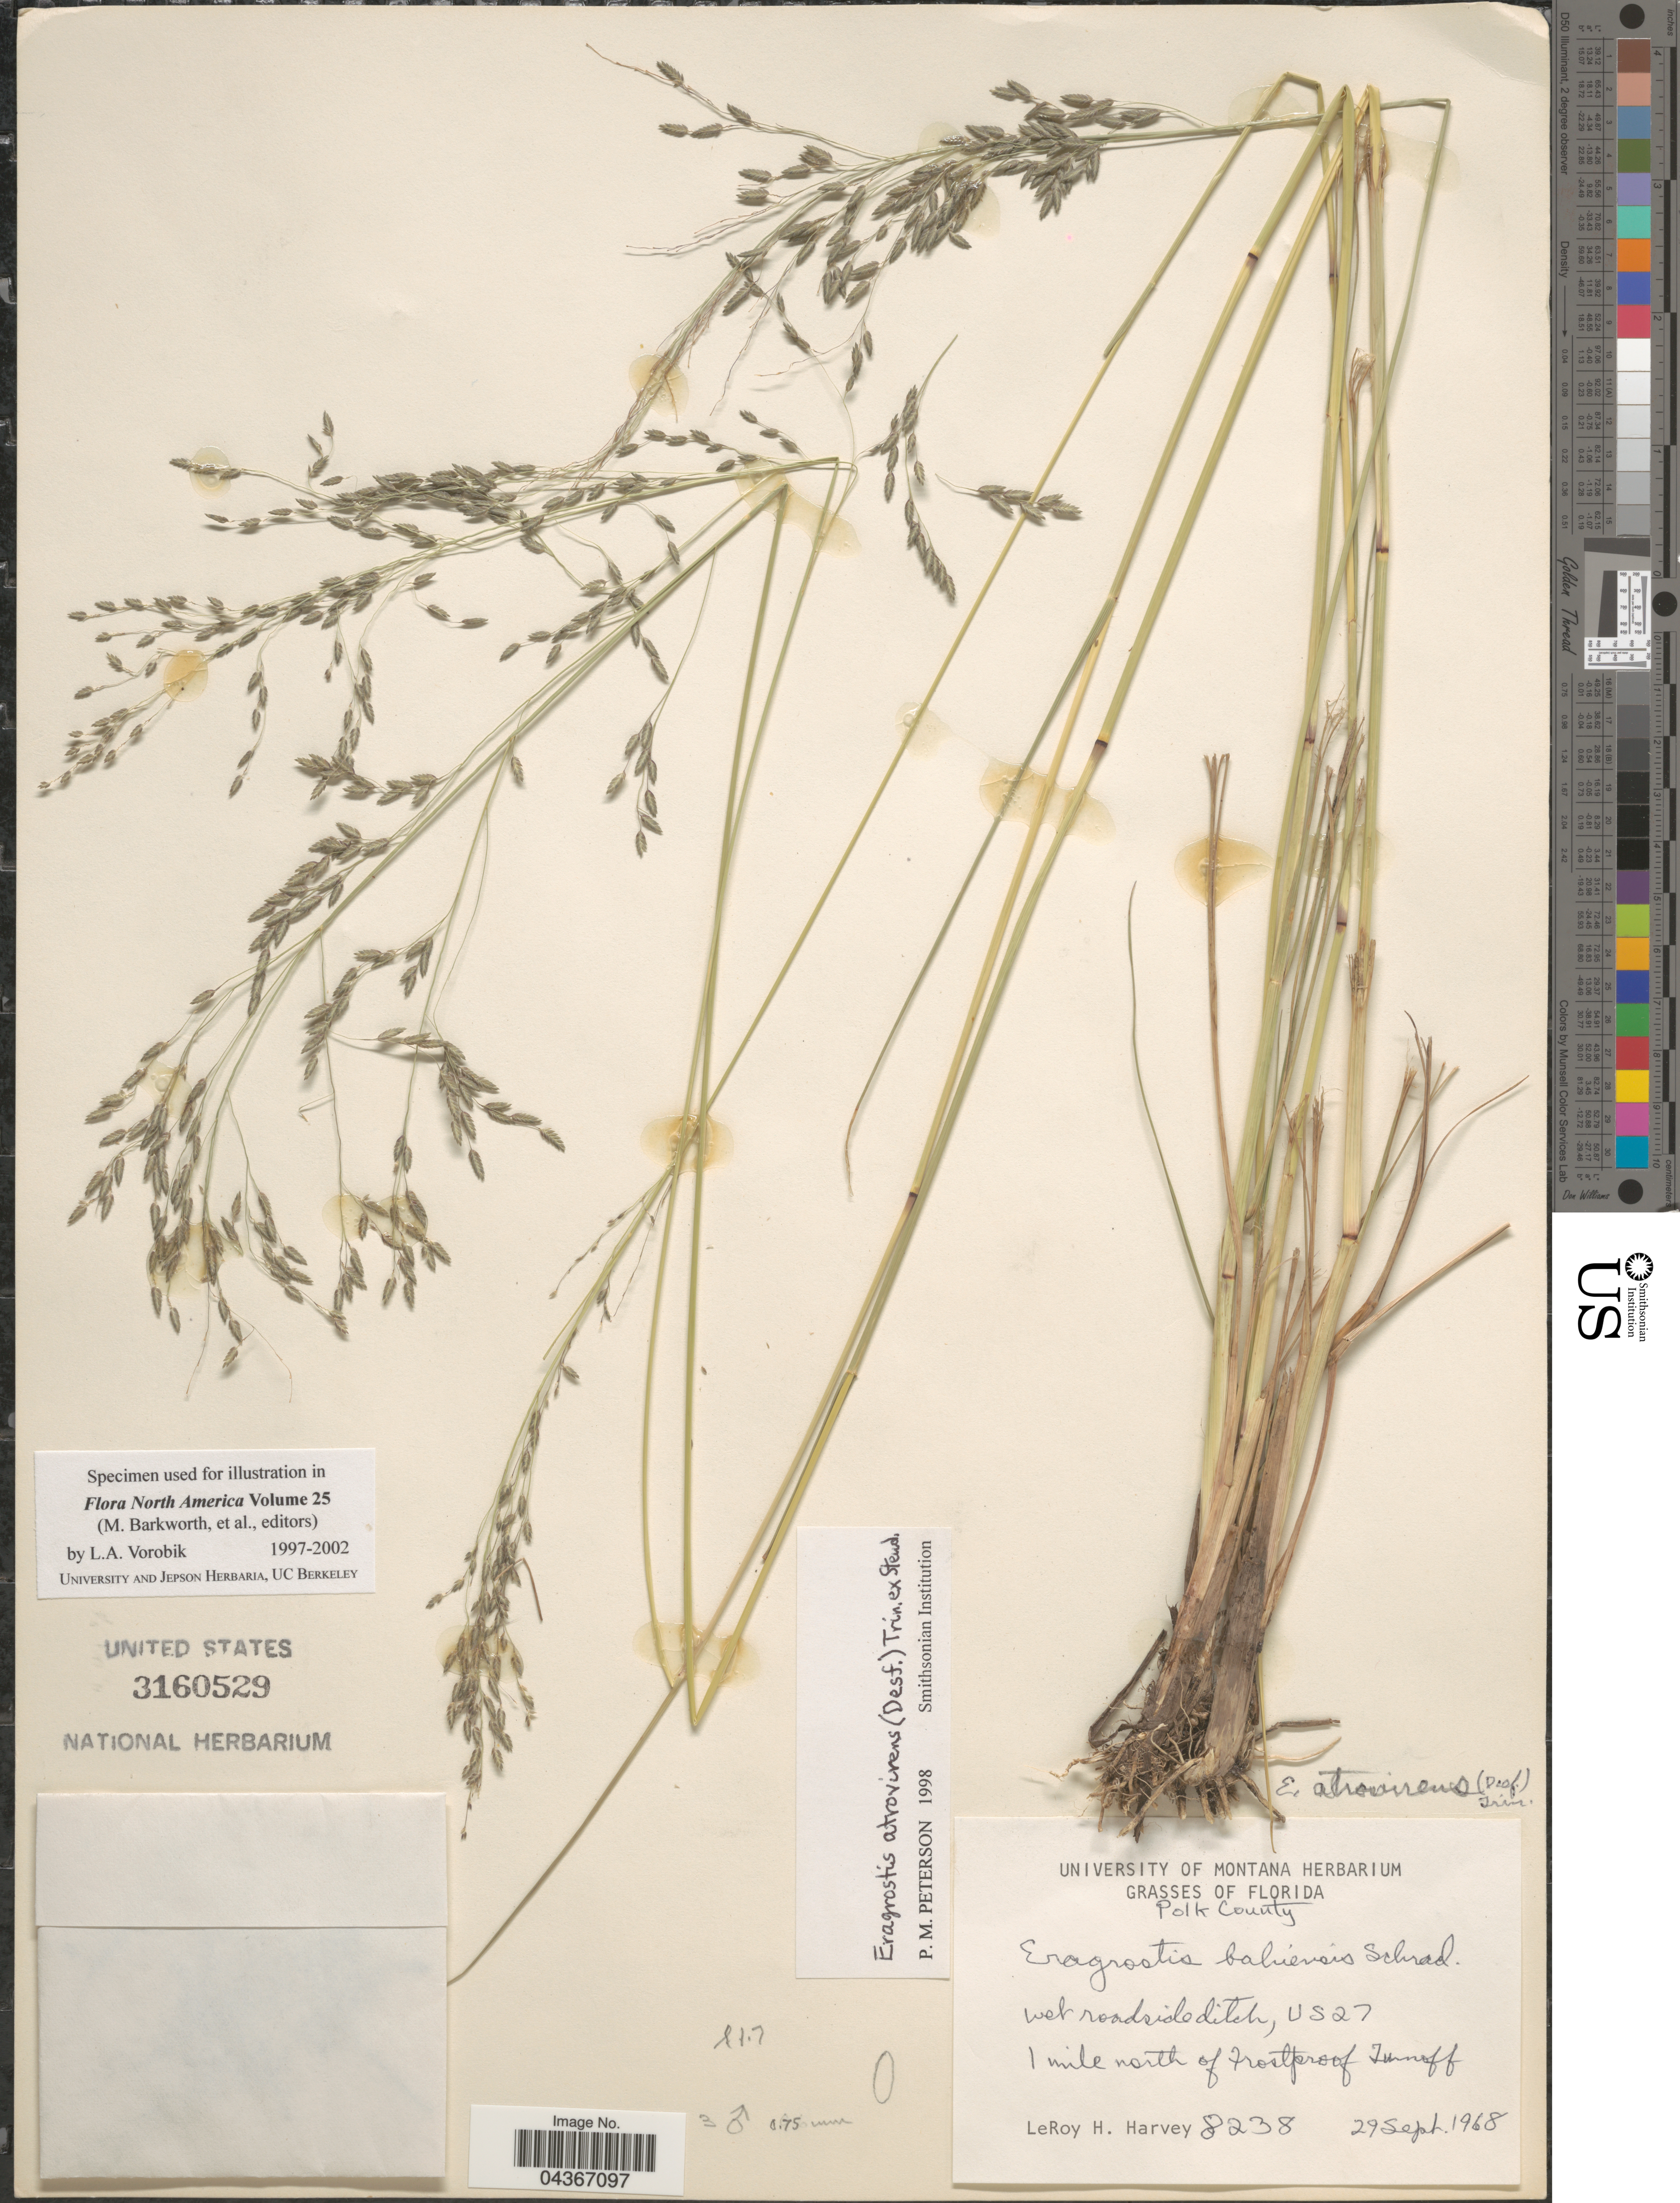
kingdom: Plantae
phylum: Tracheophyta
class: Liliopsida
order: Poales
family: Poaceae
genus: Eragrostis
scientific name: Eragrostis atrovirens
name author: Lange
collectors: L. H. Harvey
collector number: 8238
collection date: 1968-09-29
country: United States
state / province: Florida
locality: Polk County. Wet roadside ditch, U S 27. 1 mile north of Frostproof Turnoff.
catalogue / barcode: US 3160529